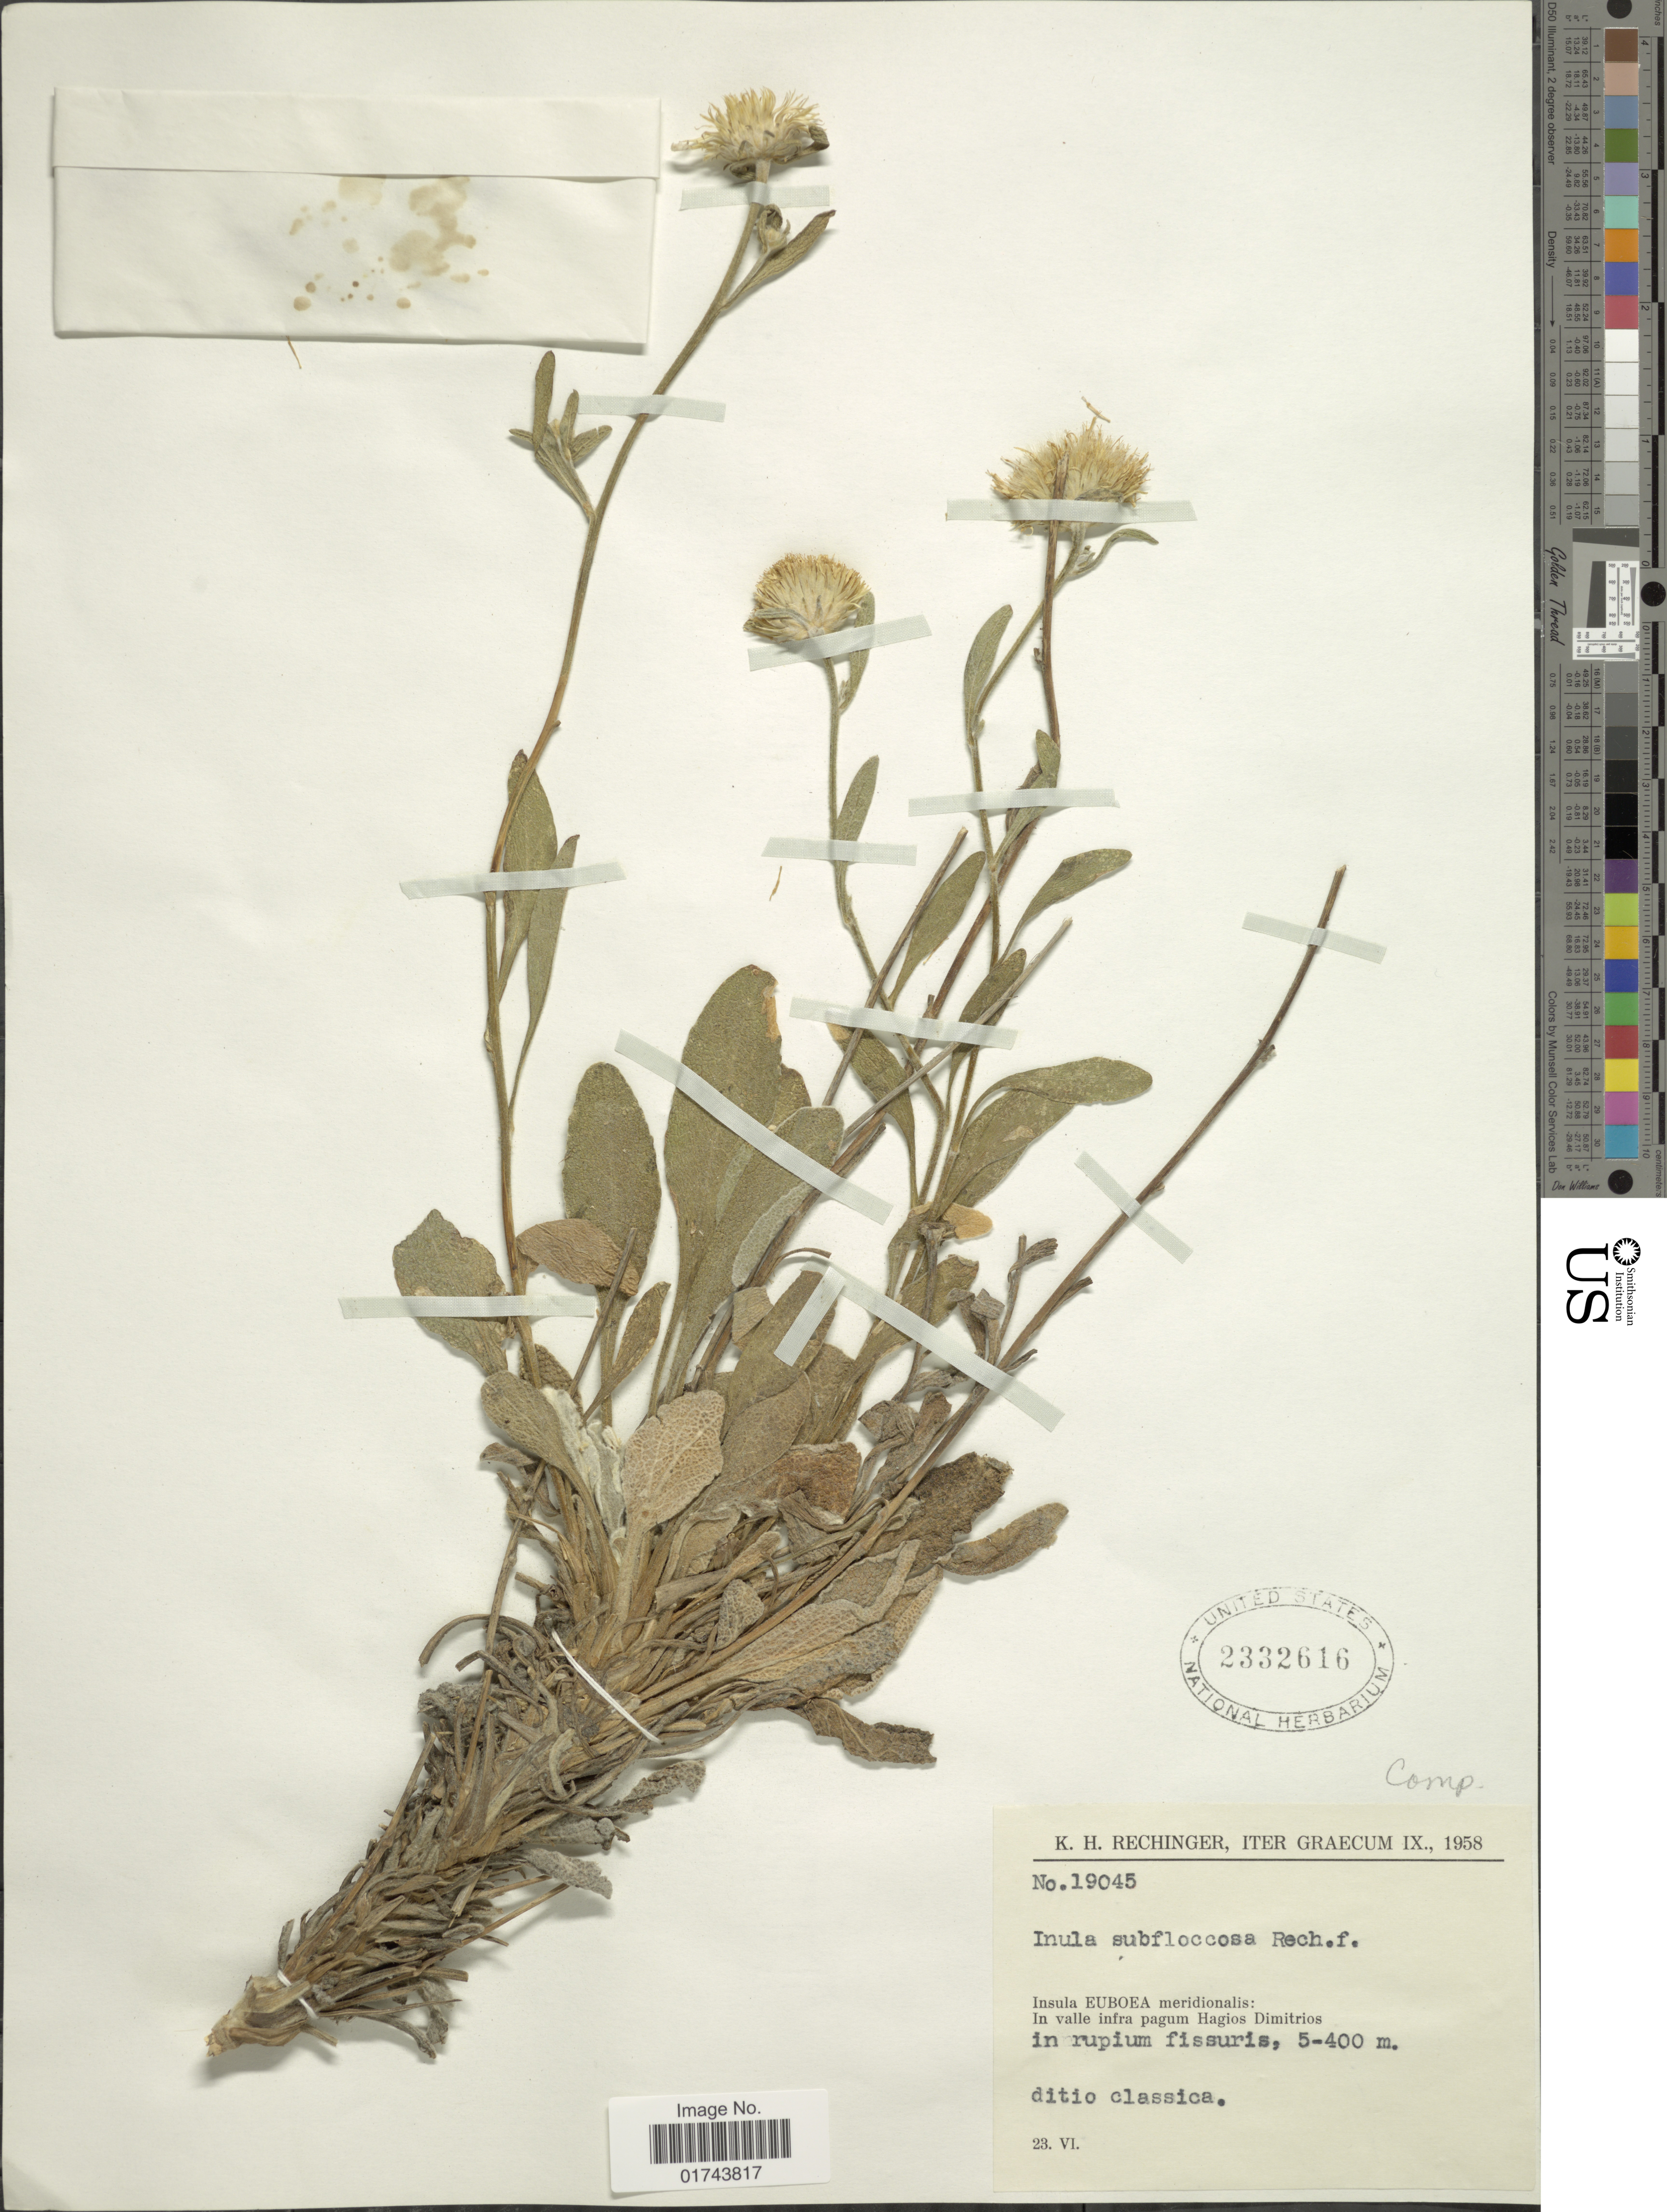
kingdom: Plantae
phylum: Tracheophyta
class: Magnoliopsida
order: Asterales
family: Asteraceae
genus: Inula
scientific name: Inula subfloccosa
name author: Rech. f.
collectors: K. H. Rechinger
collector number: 19045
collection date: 1958-06-23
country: Greece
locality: Insula Euboea meridionalis: In Valle infra pagum Hagios Dimitrios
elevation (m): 400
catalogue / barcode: US 2332616